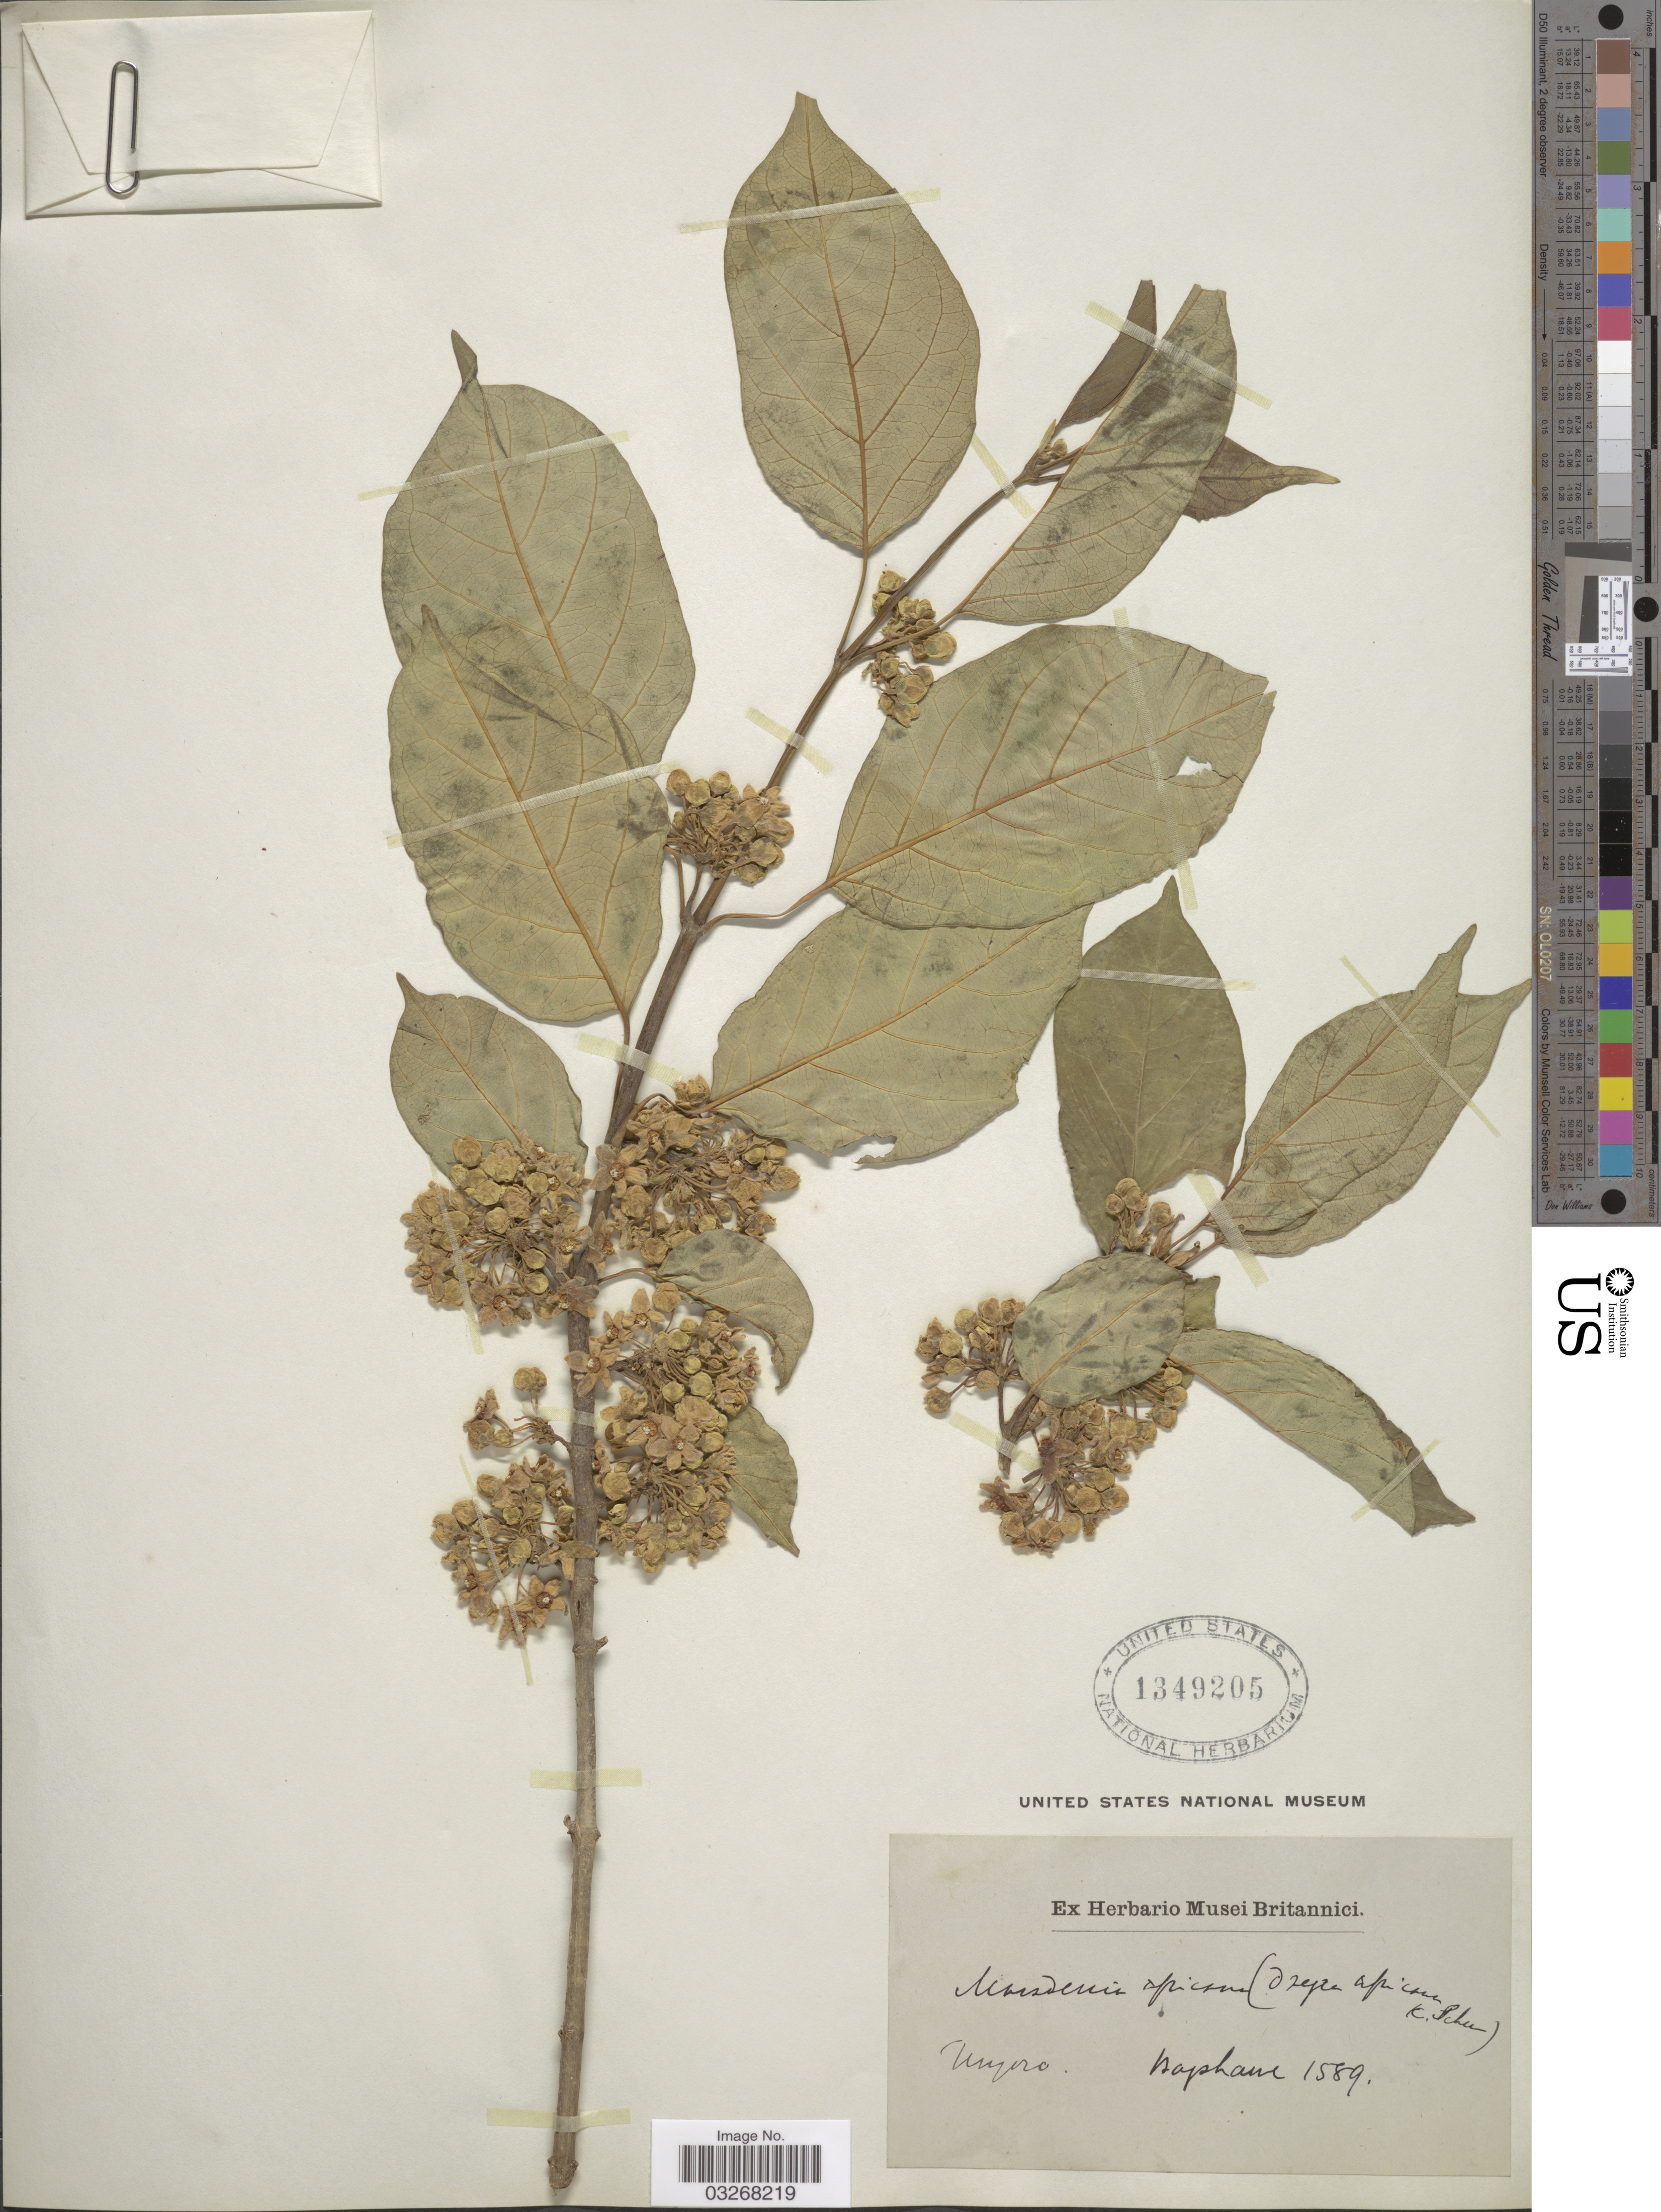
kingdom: Plantae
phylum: Tracheophyta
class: Magnoliopsida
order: Gentianales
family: Apocynaceae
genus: Stephanotis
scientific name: Stephanotis abyssinica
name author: (Hochst.) S. Reuss et al.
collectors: Bagshawe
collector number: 1589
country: Uganda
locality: Unyoro.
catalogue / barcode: US 1349205